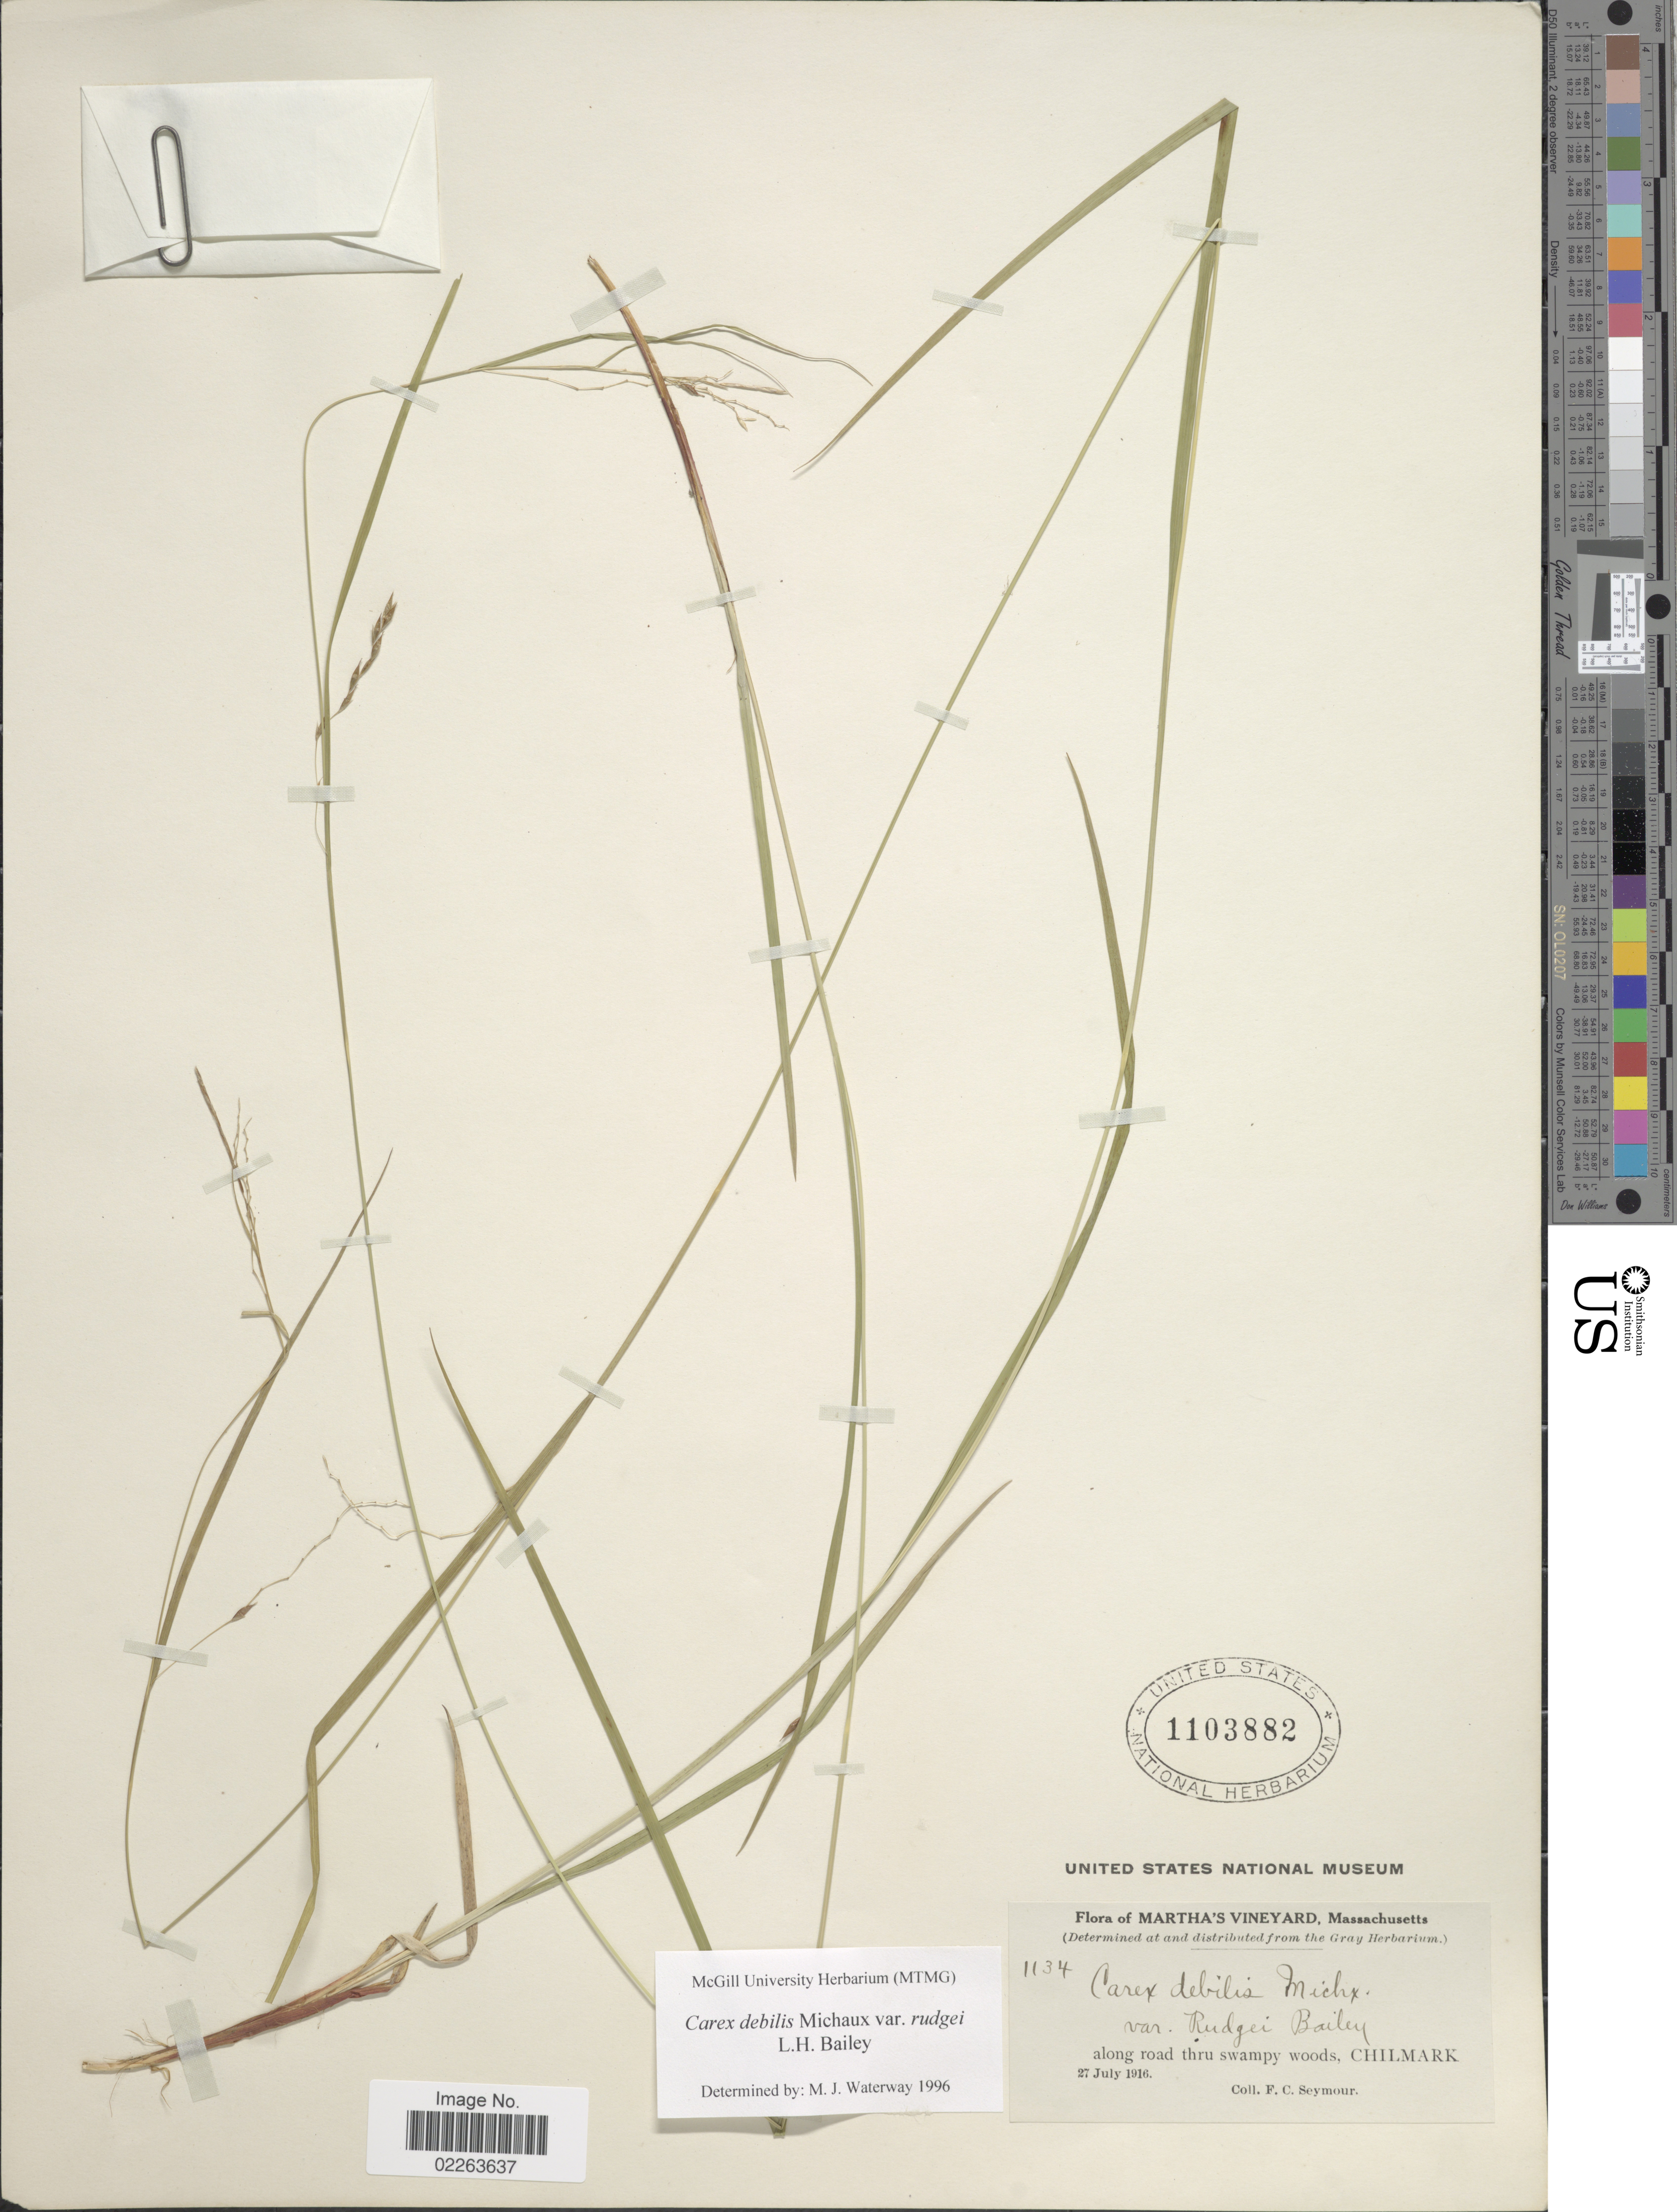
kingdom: Plantae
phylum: Tracheophyta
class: Liliopsida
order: Poales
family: Cyperaceae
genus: Carex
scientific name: Carex flexuosa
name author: Muhl. ex Willd.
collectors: F. C. Seymour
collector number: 1134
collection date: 1916-07-27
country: United States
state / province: Massachusetts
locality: Martha's Vineyard, along road thru swampy woods, Chilmark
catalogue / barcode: US 1103882